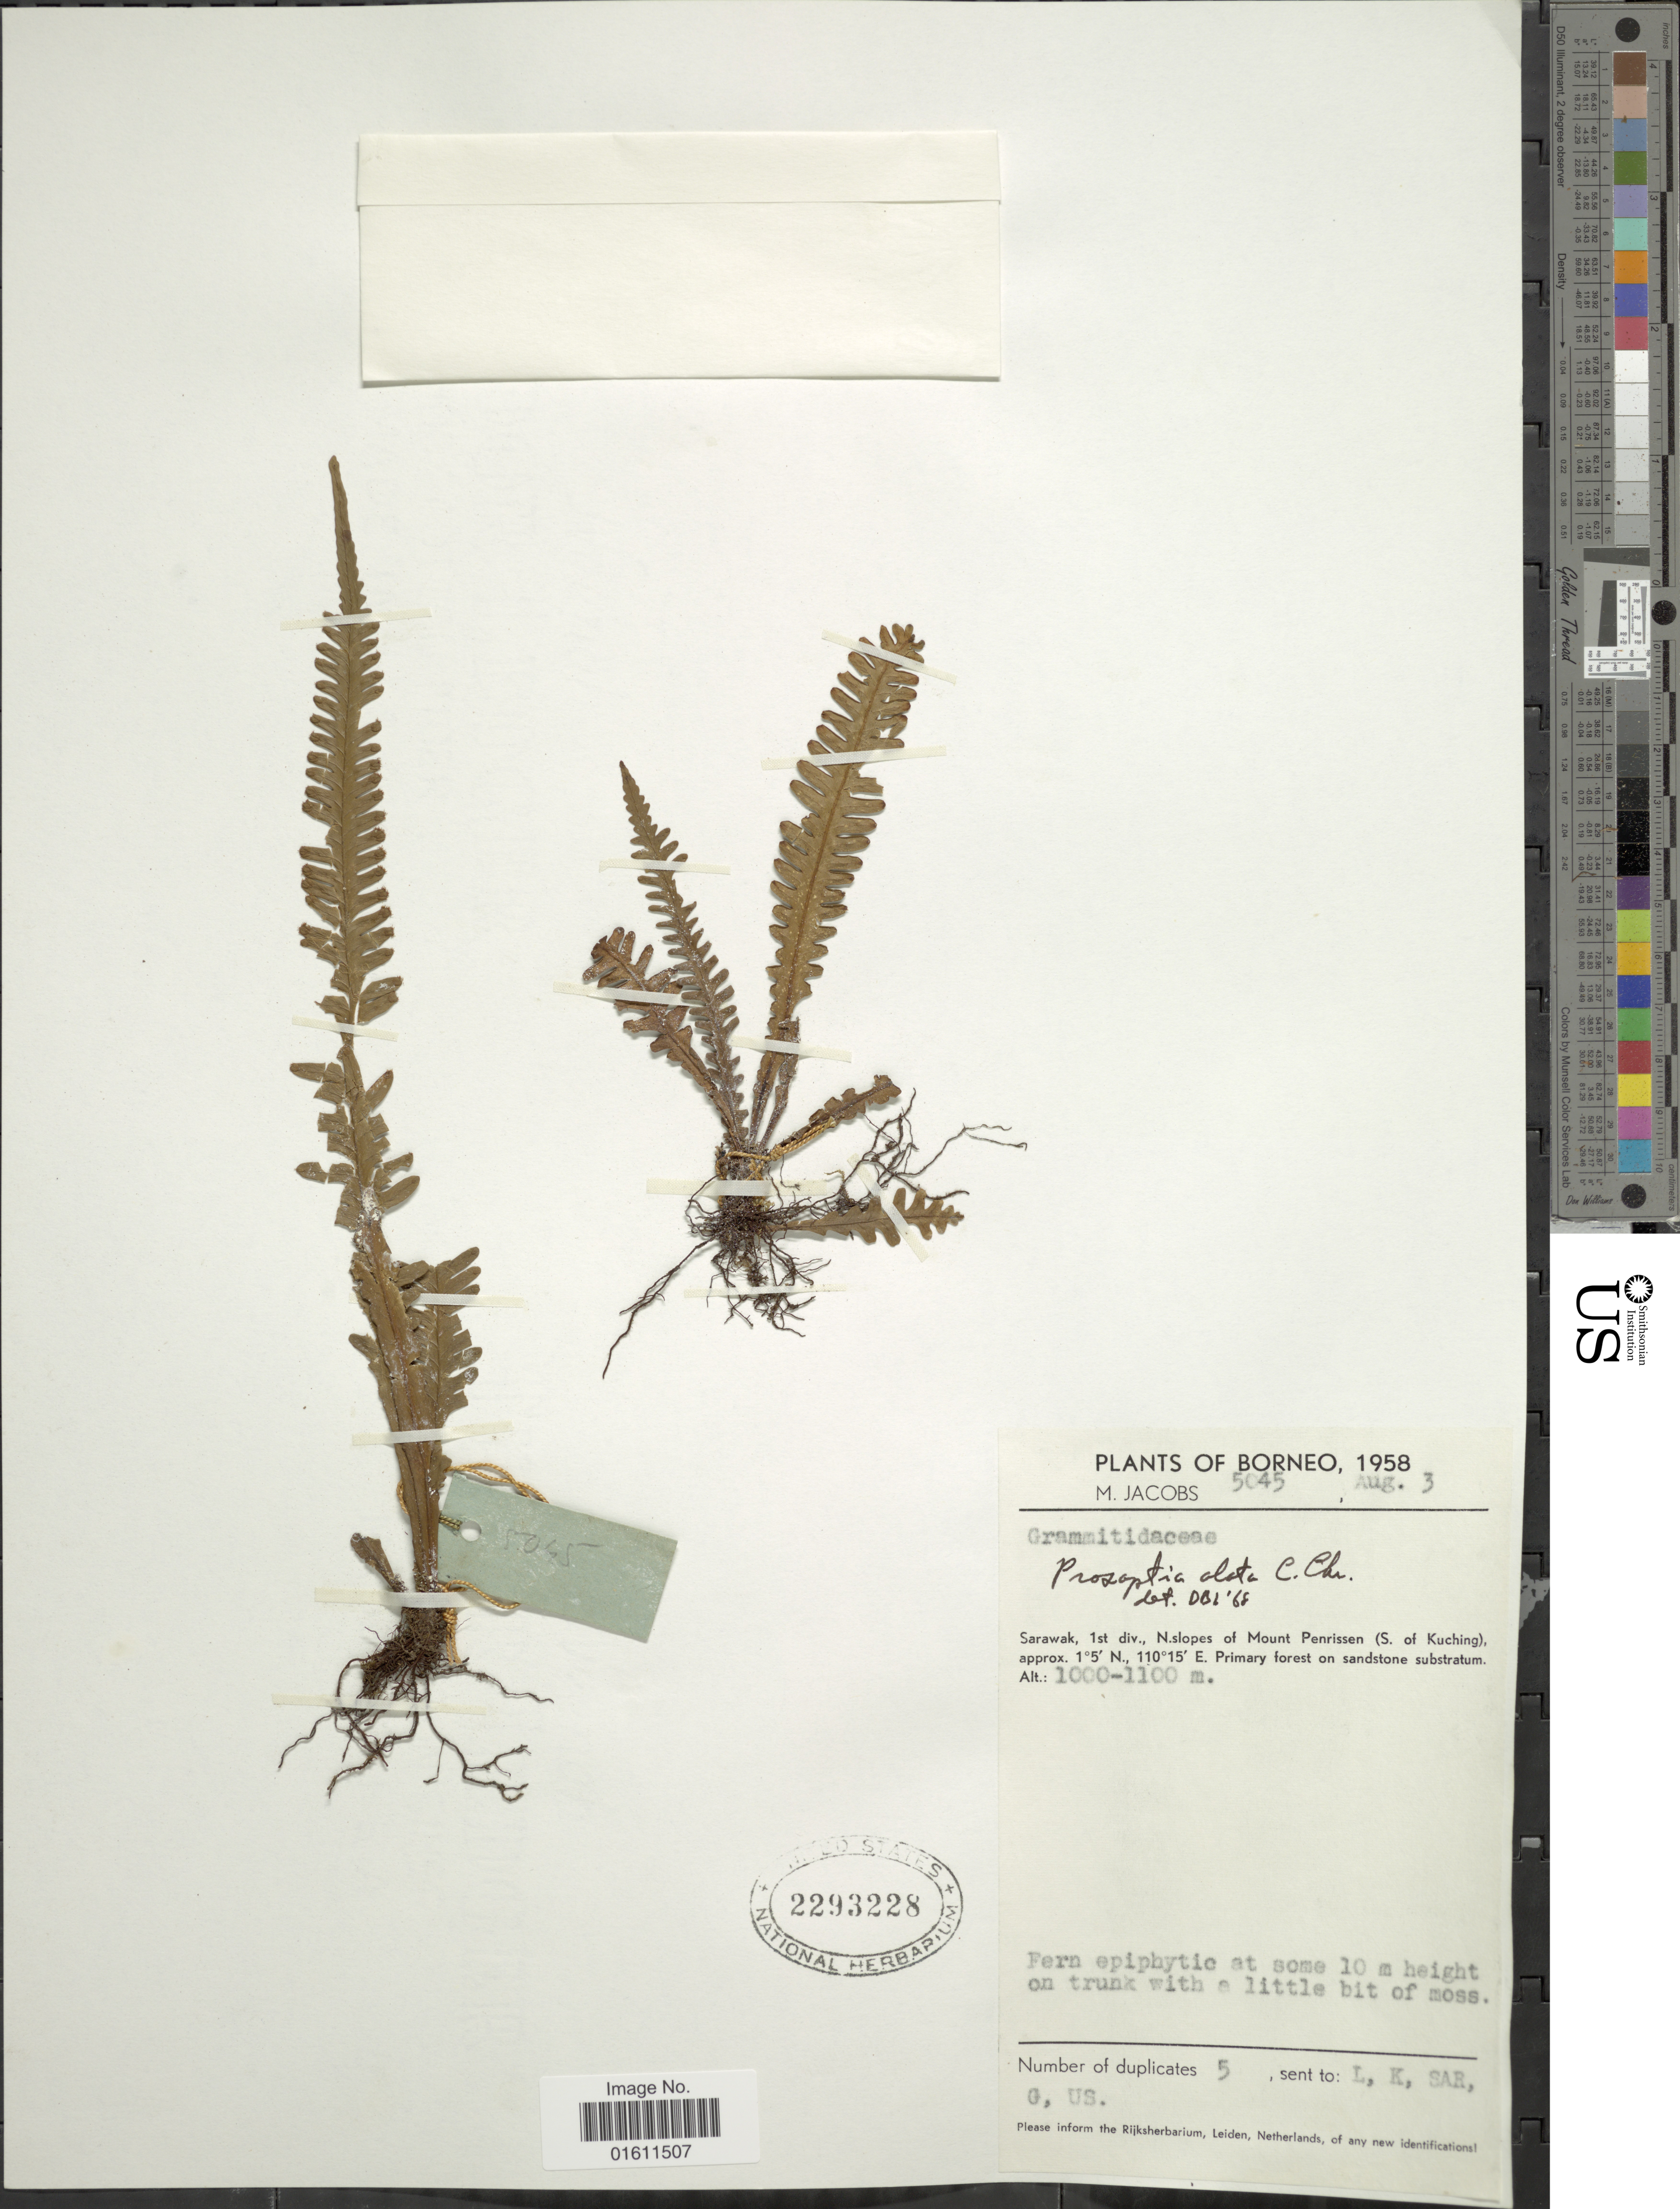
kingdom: Plantae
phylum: Tracheophyta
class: Polypodiopsida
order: Polypodiales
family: Polypodiaceae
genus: Prosaptia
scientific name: Prosaptia alata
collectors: M. Jacobs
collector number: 5045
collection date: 1958-08-03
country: Malaysia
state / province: Sarawak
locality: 1st div., N.slopes of Mount Penrissen (S. of Kuching).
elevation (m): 1000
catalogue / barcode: US 2293228